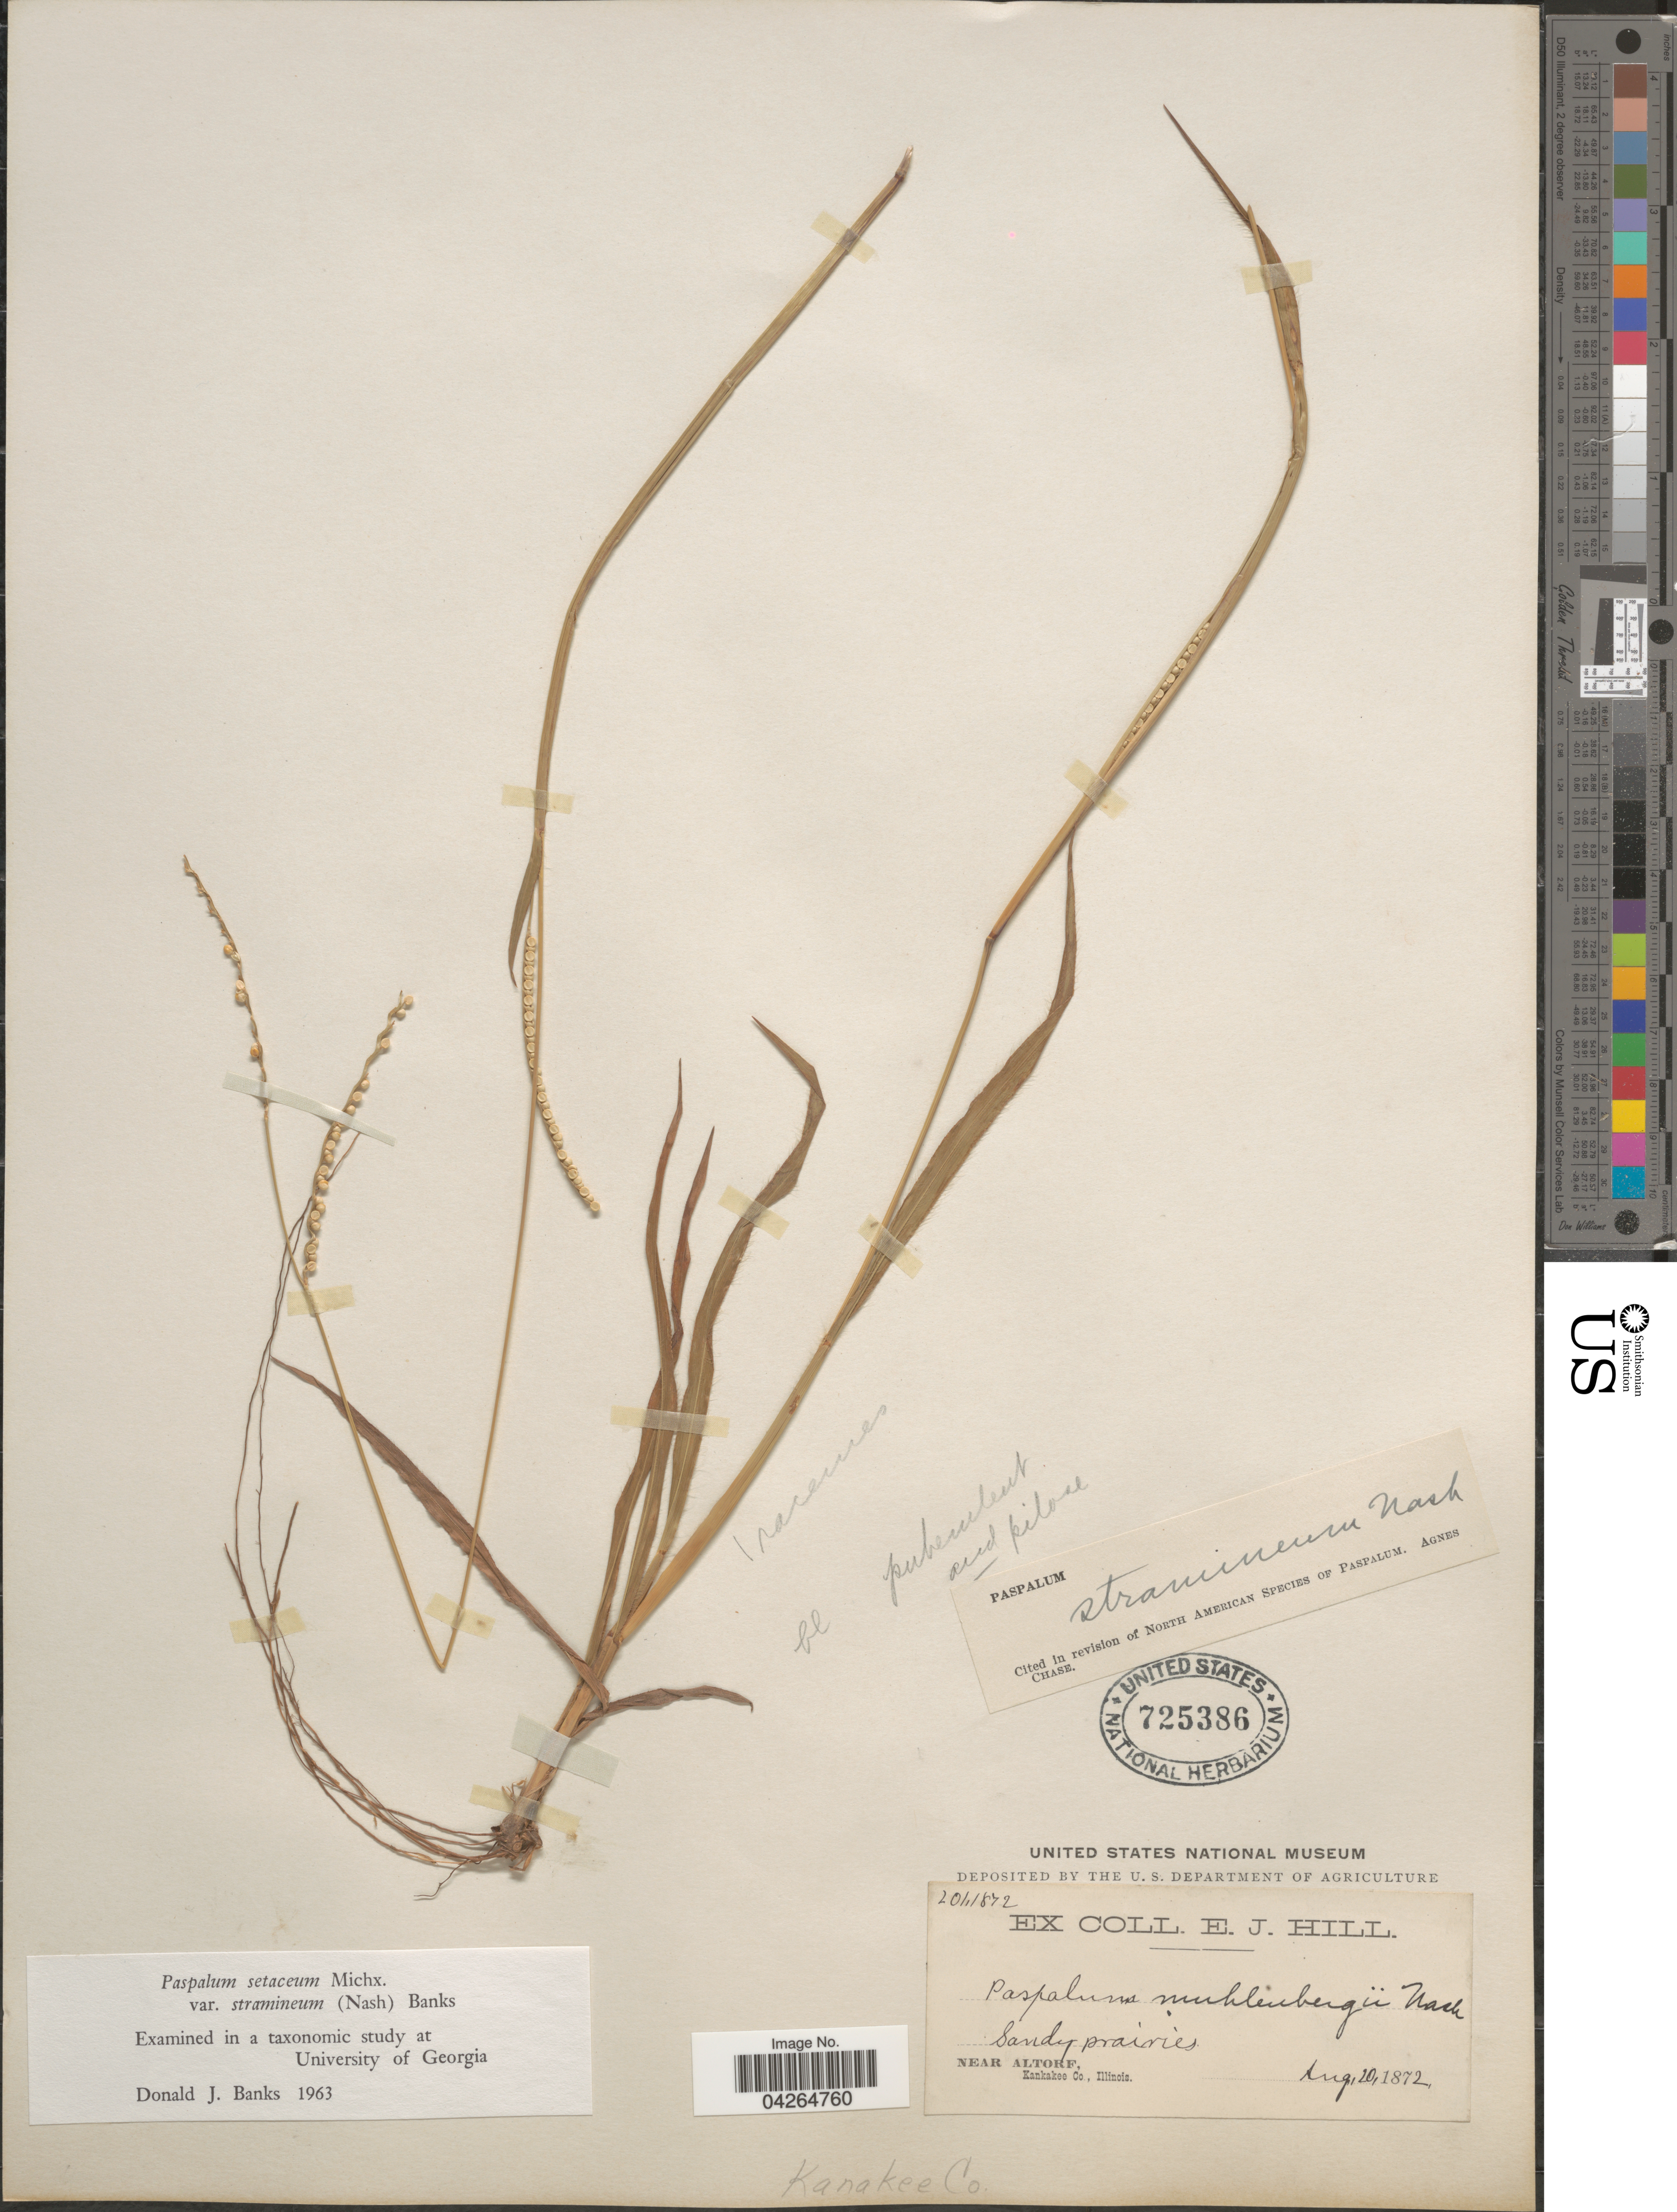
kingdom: Plantae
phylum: Tracheophyta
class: Liliopsida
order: Poales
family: Poaceae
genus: Paspalum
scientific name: Paspalum setaceum var. stramineum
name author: (Nash) D.J. Banks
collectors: E. J. Hill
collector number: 20/1/872*?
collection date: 1872-08-20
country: United States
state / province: Illinois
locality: Near Altorf, Kankakee Co. Kanakee Co.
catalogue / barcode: US 725386